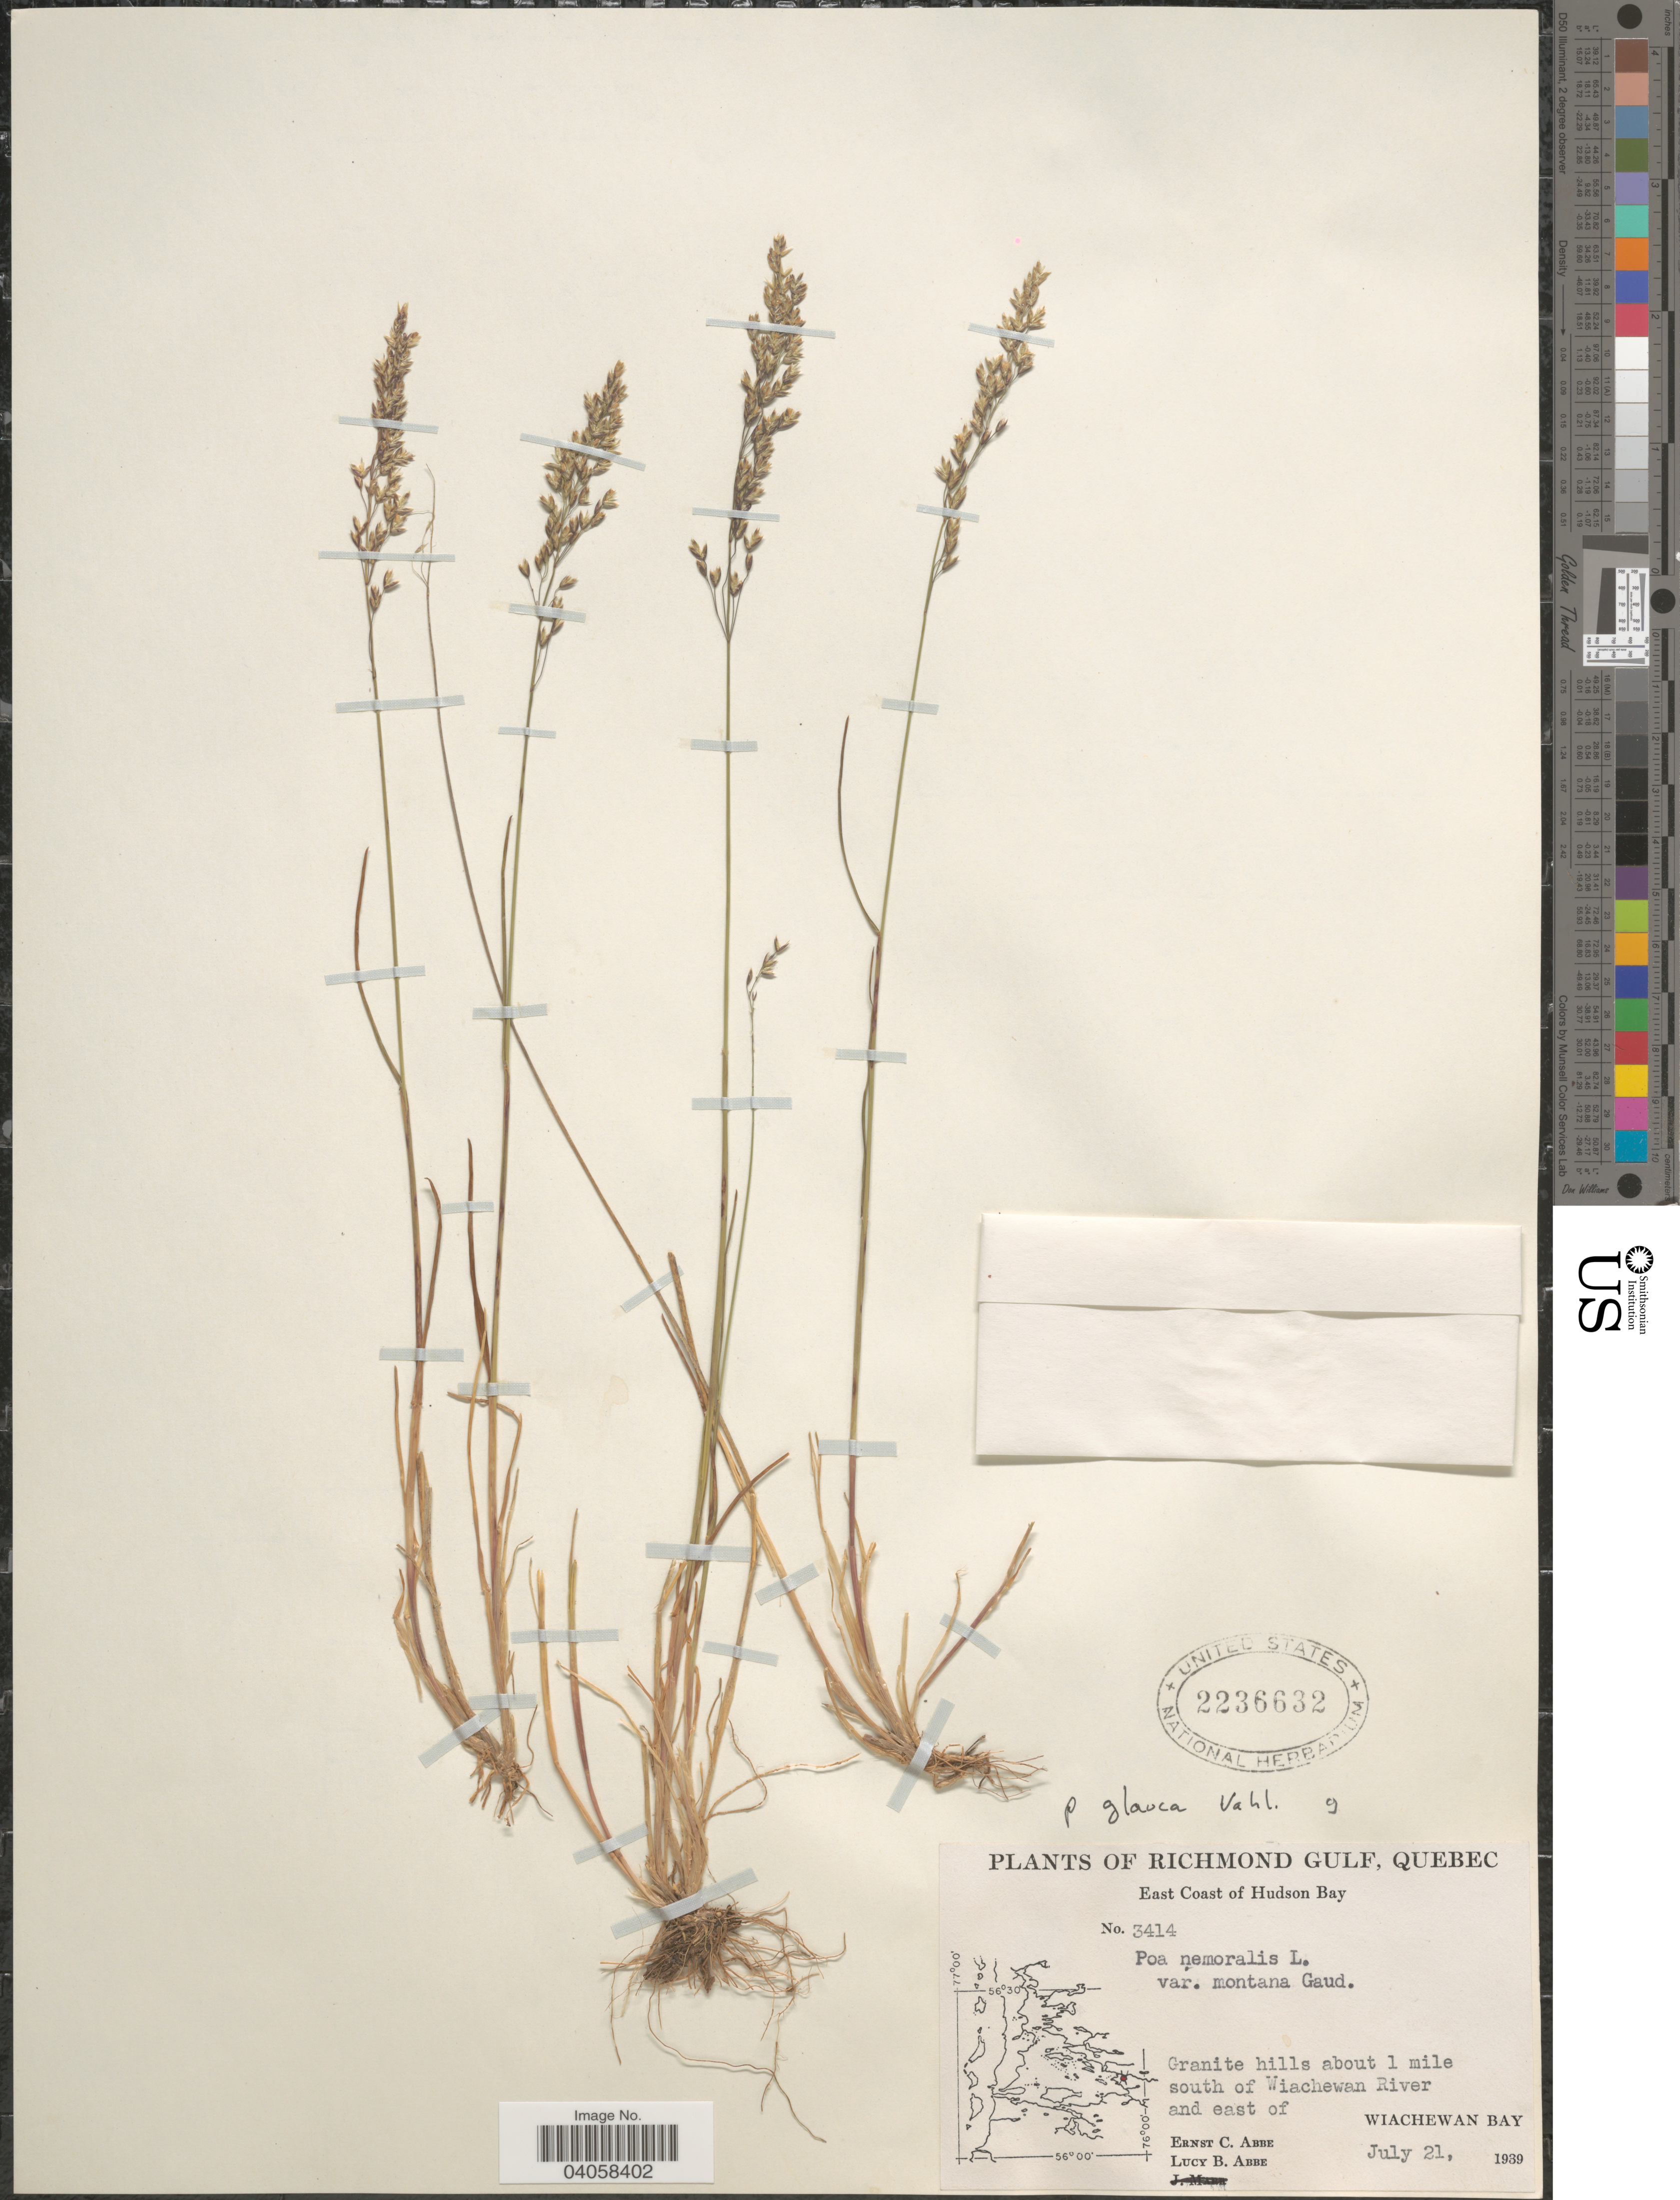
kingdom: Plantae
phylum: Tracheophyta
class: Liliopsida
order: Poales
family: Poaceae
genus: Poa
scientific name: Poa glauca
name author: Vahl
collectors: E. C. Abbe & L. B. Abbe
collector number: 3414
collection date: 1939-07-21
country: Canada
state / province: Quebec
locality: Richmond Gulf. East Coast of Hudson Bay. Granite hills about 1 mile south of Wiachewan River and east of Wiachewan Bay.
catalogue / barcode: US 2236632